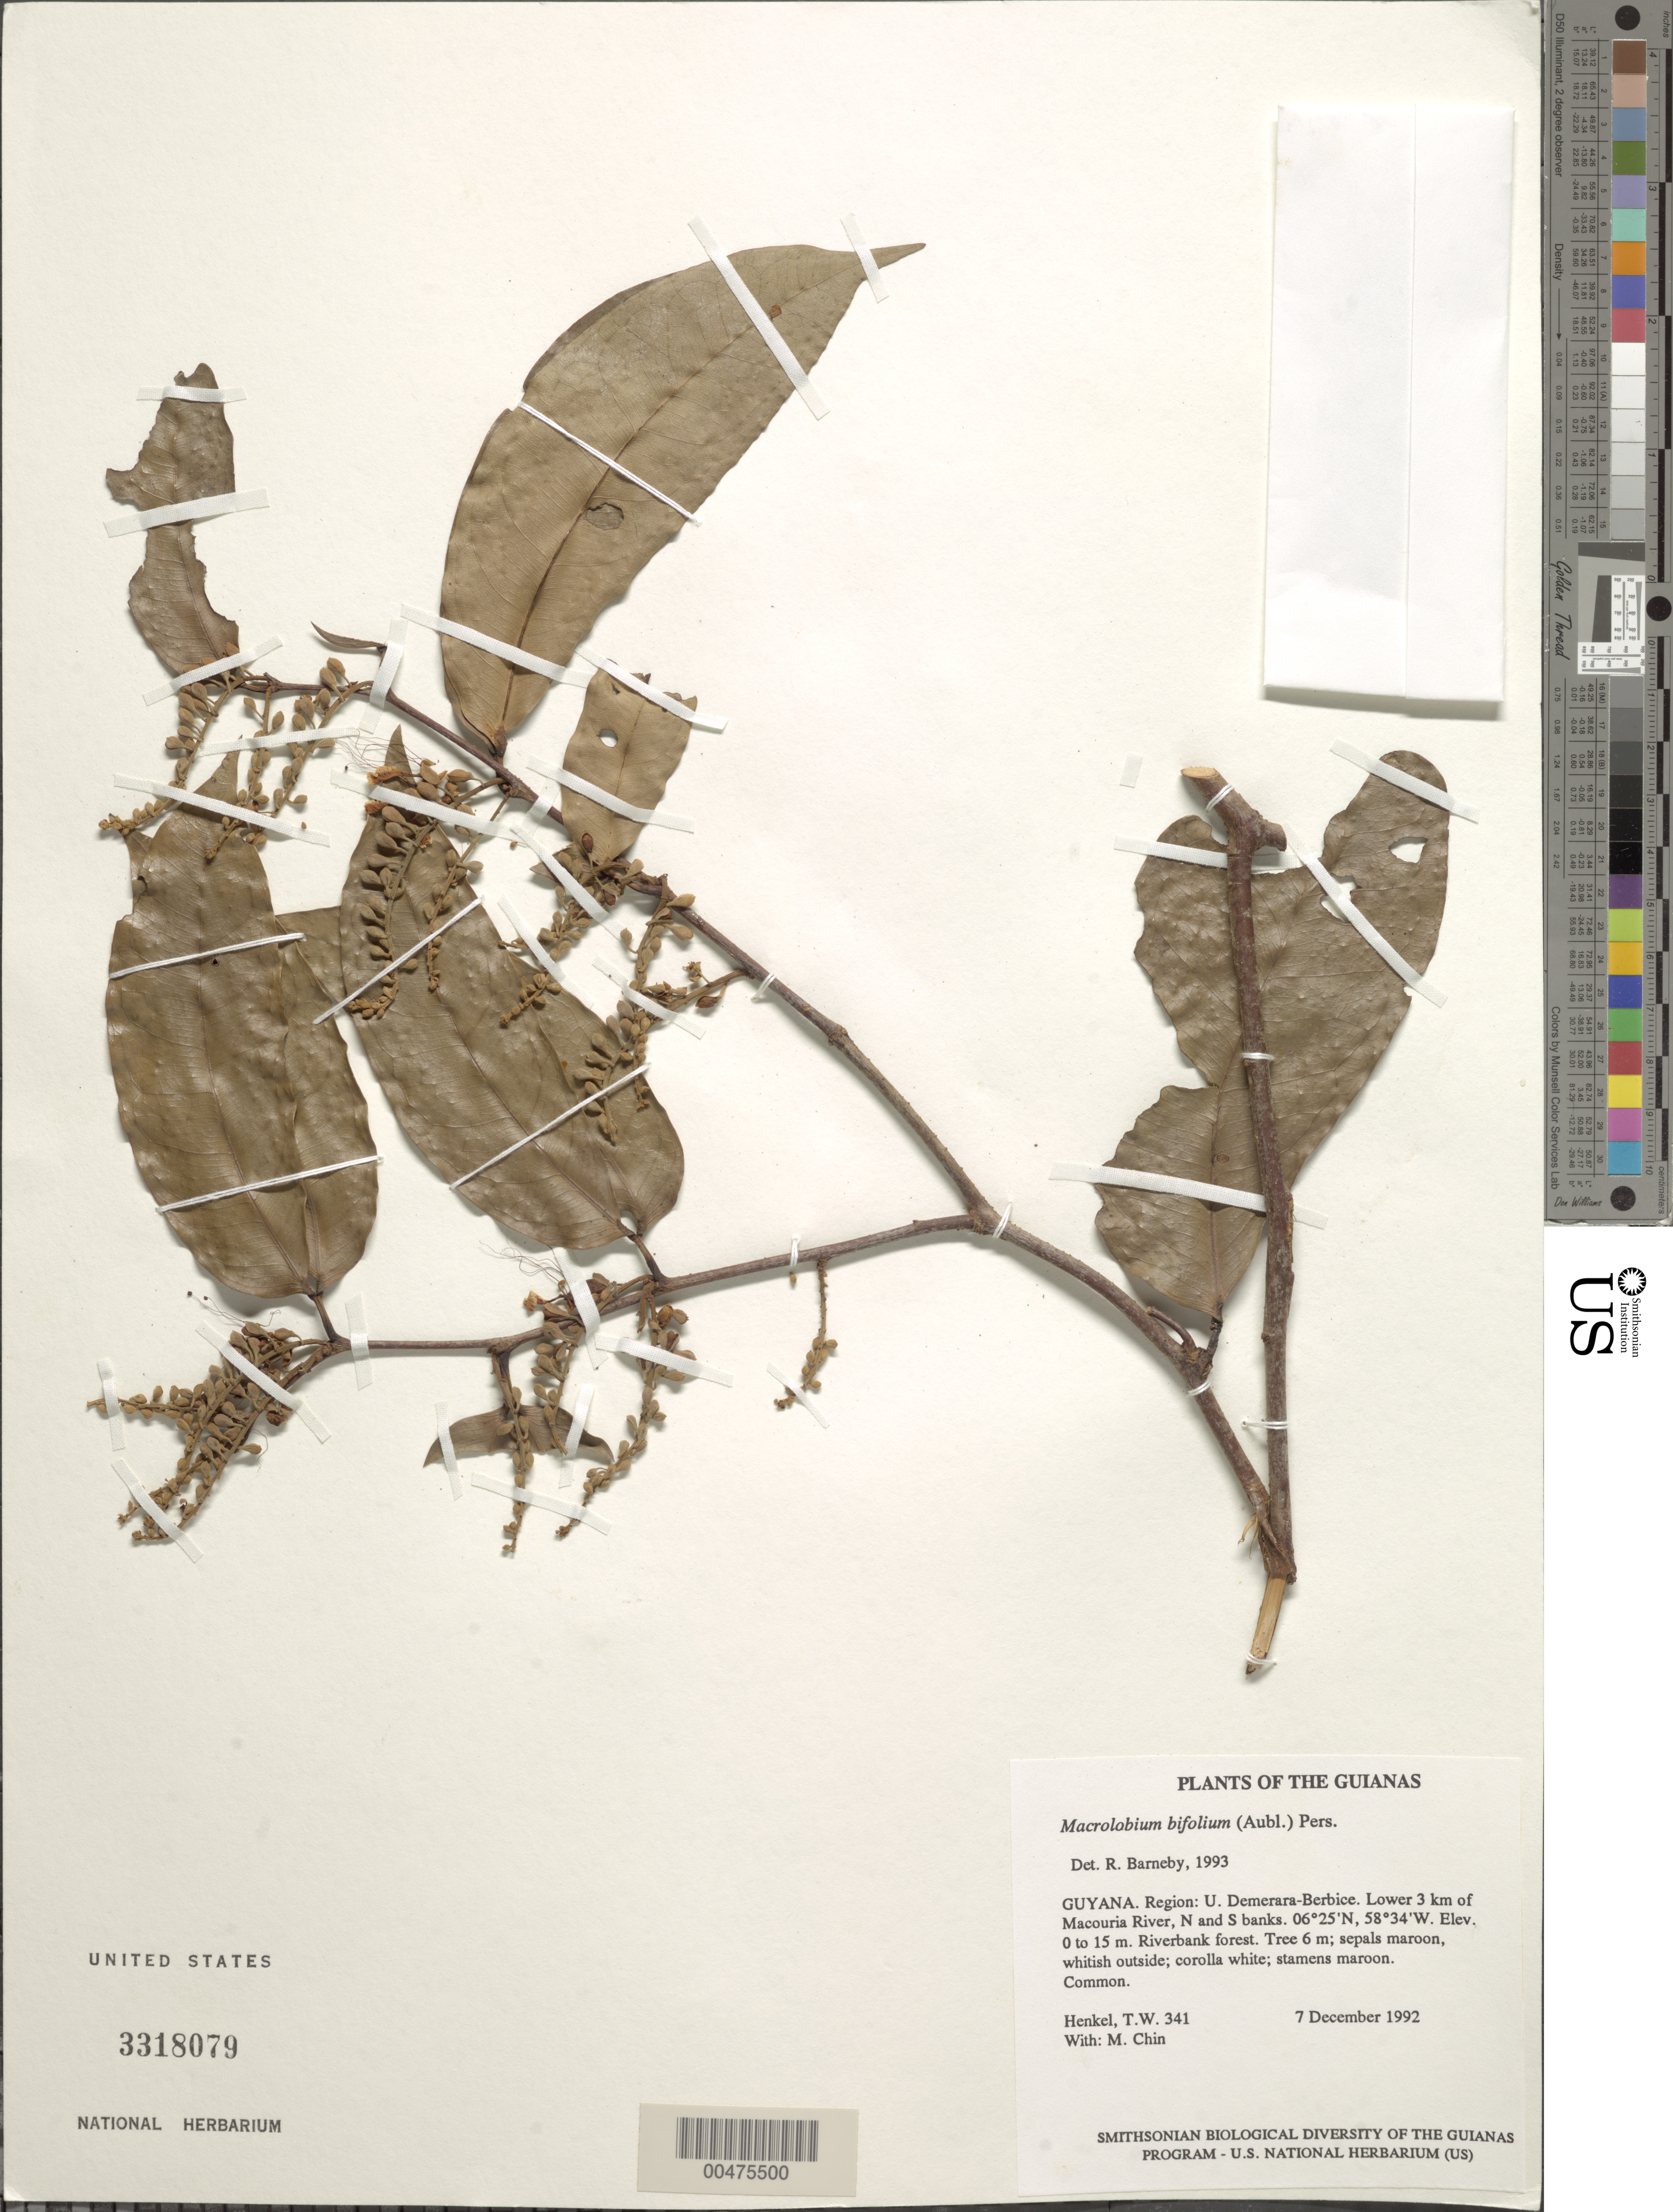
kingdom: Plantae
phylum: Tracheophyta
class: Magnoliopsida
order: Fabales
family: Fabaceae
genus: Macrolobium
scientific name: Macrolobium bifolium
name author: (Aubl.) Pers.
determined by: Barneby, Rupert C., (NY)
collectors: T. Henkel & M. Chin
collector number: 341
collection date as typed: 7 December 1992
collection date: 1992-12-07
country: Guyana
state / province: U. Demerara-Berbice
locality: Lower 3 km of Macouria River, N and S banks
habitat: Riverbank forest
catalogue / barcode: US 3318079